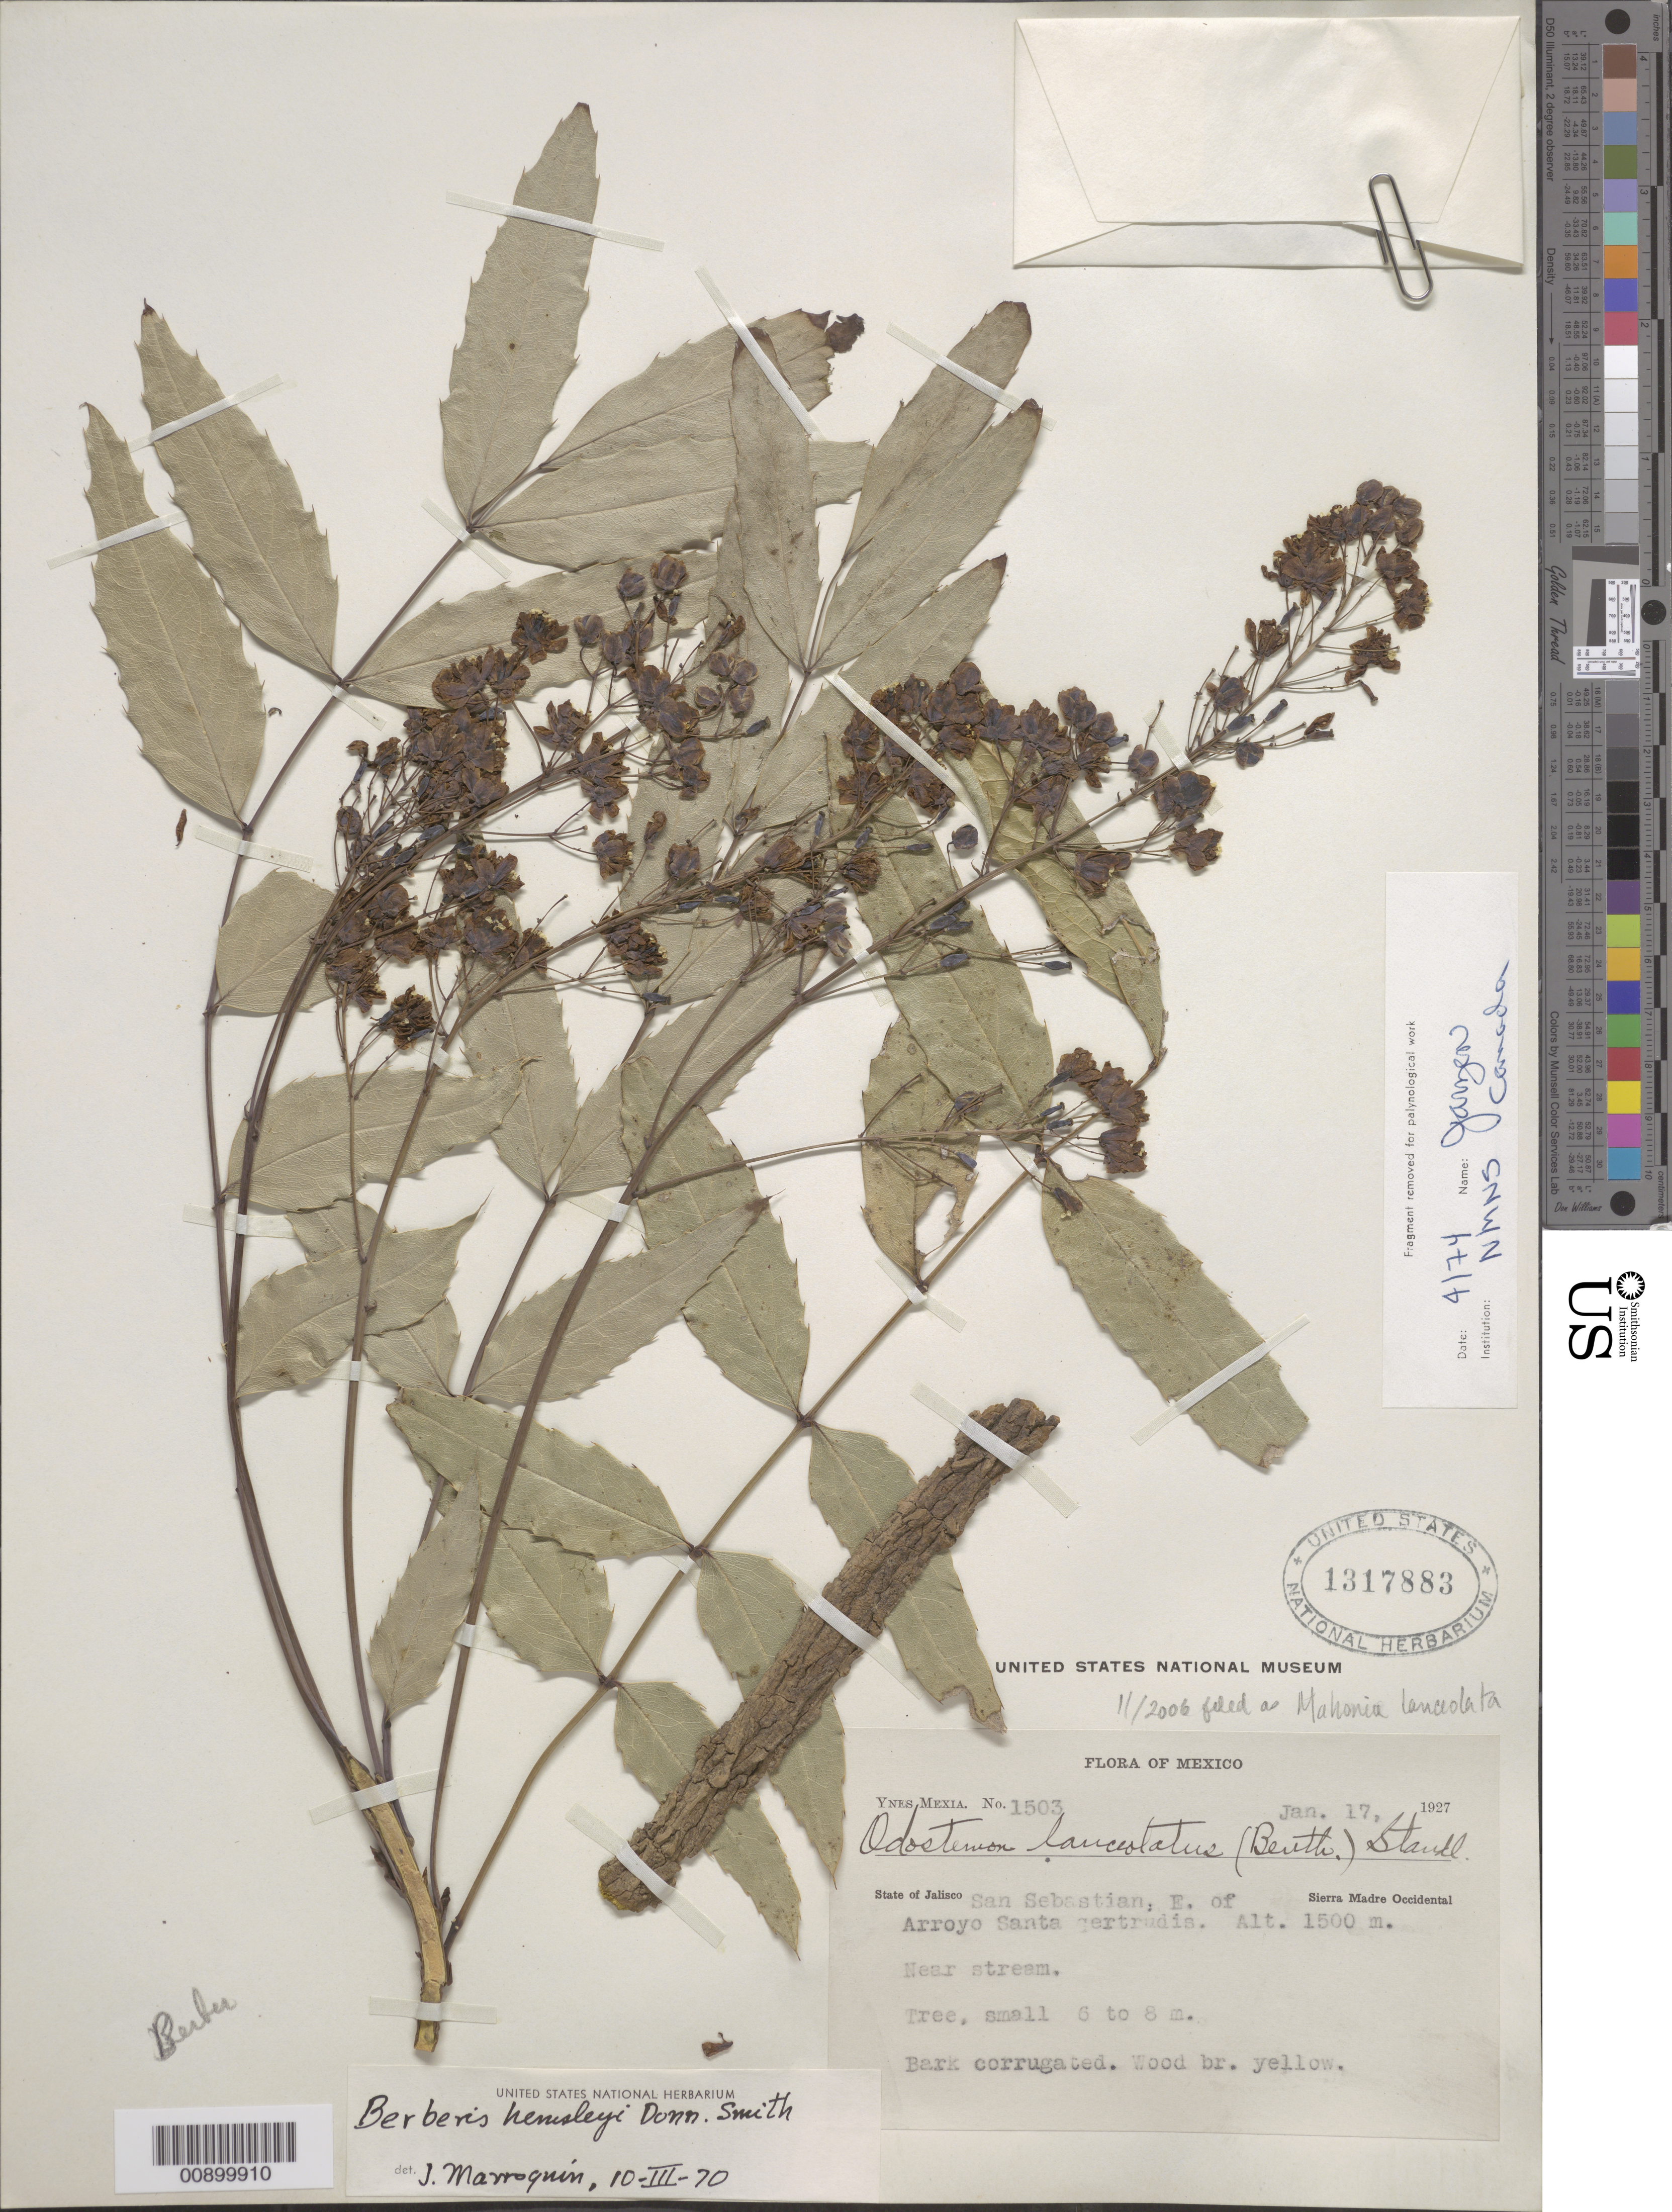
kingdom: Plantae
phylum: Tracheophyta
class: Magnoliopsida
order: Ranunculales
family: Berberidaceae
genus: Mahonia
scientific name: Mahonia lanceolata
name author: (Benth.) Fedde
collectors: Y. Mexia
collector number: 1503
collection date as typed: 17 Jan 1927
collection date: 1927-01-17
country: Mexico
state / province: Jalisco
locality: San Sebastian, E of Arroyo Santa Gertrudis. Sierra Madre Occidental, Jalisco.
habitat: Near stream.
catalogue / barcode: US 1317883